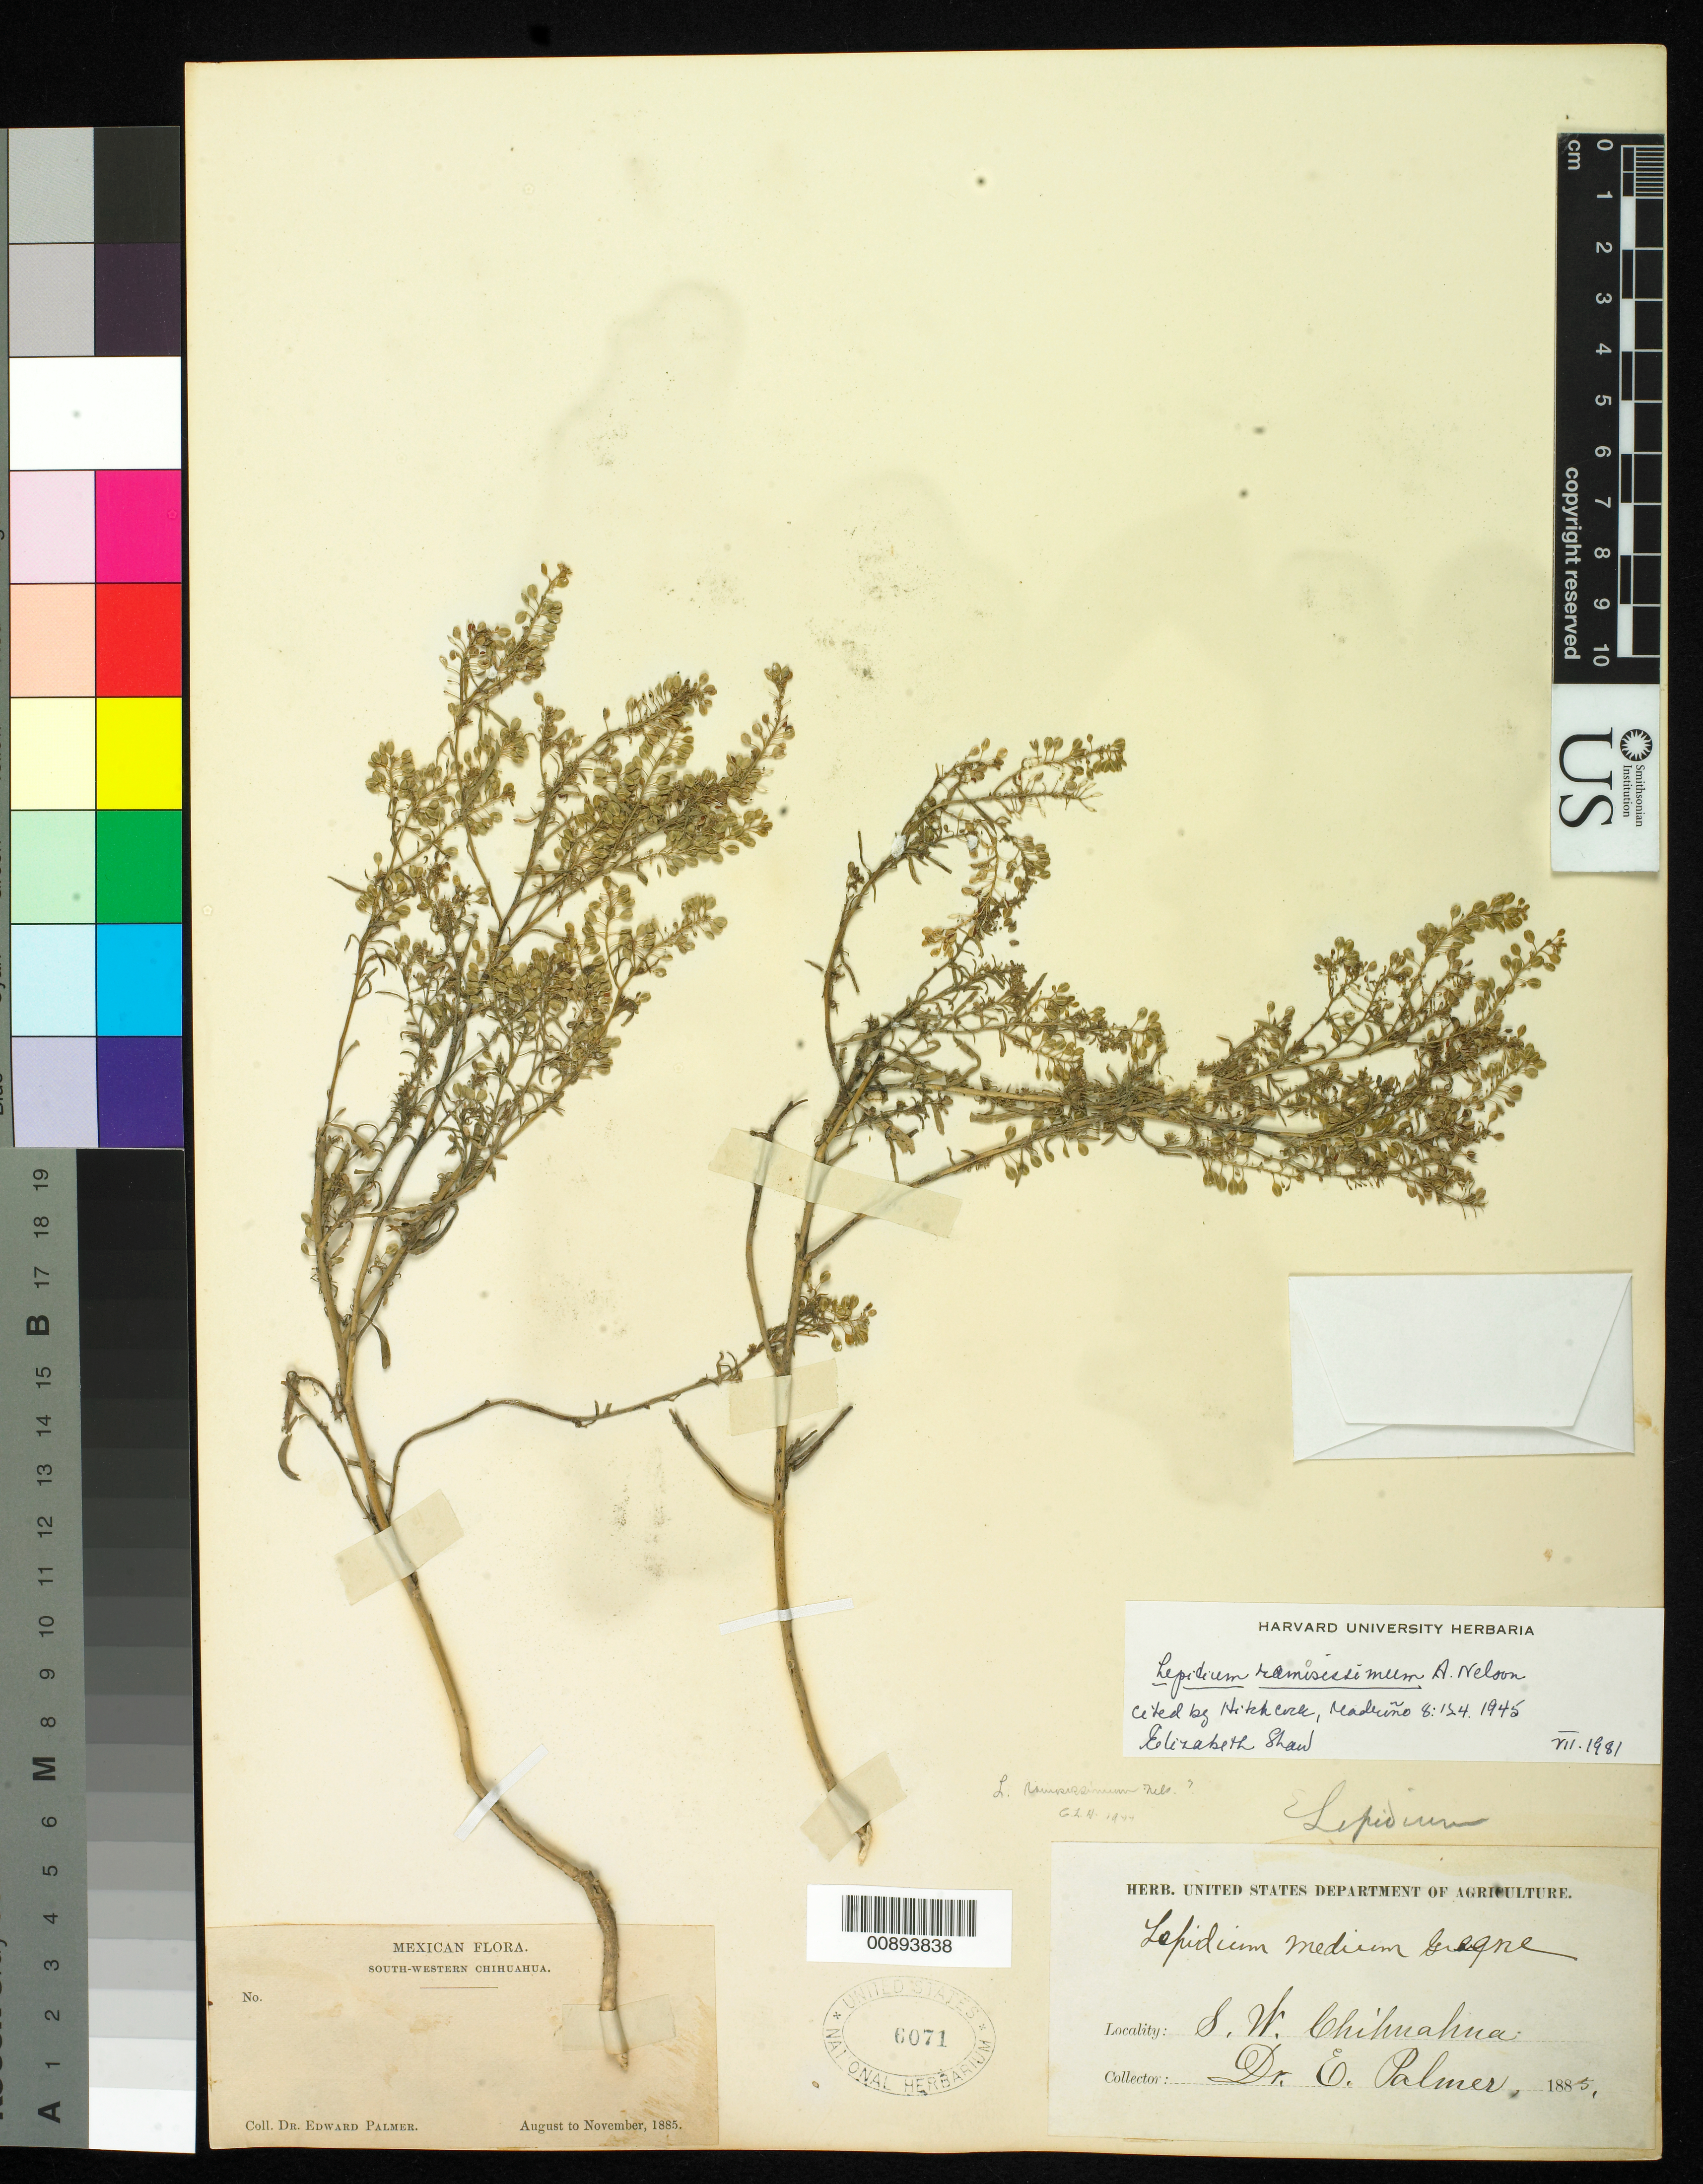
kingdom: Plantae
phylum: Tracheophyta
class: Magnoliopsida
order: Brassicales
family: Brassicaceae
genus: Lepidium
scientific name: Lepidium ramosissimum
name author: A. Nelson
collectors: E. Palmer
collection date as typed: Aug 1885 to -- Nov 1885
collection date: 1885-08/1885-11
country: Mexico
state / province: Chihuahua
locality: South-Western Chihuahua.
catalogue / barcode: US 6071